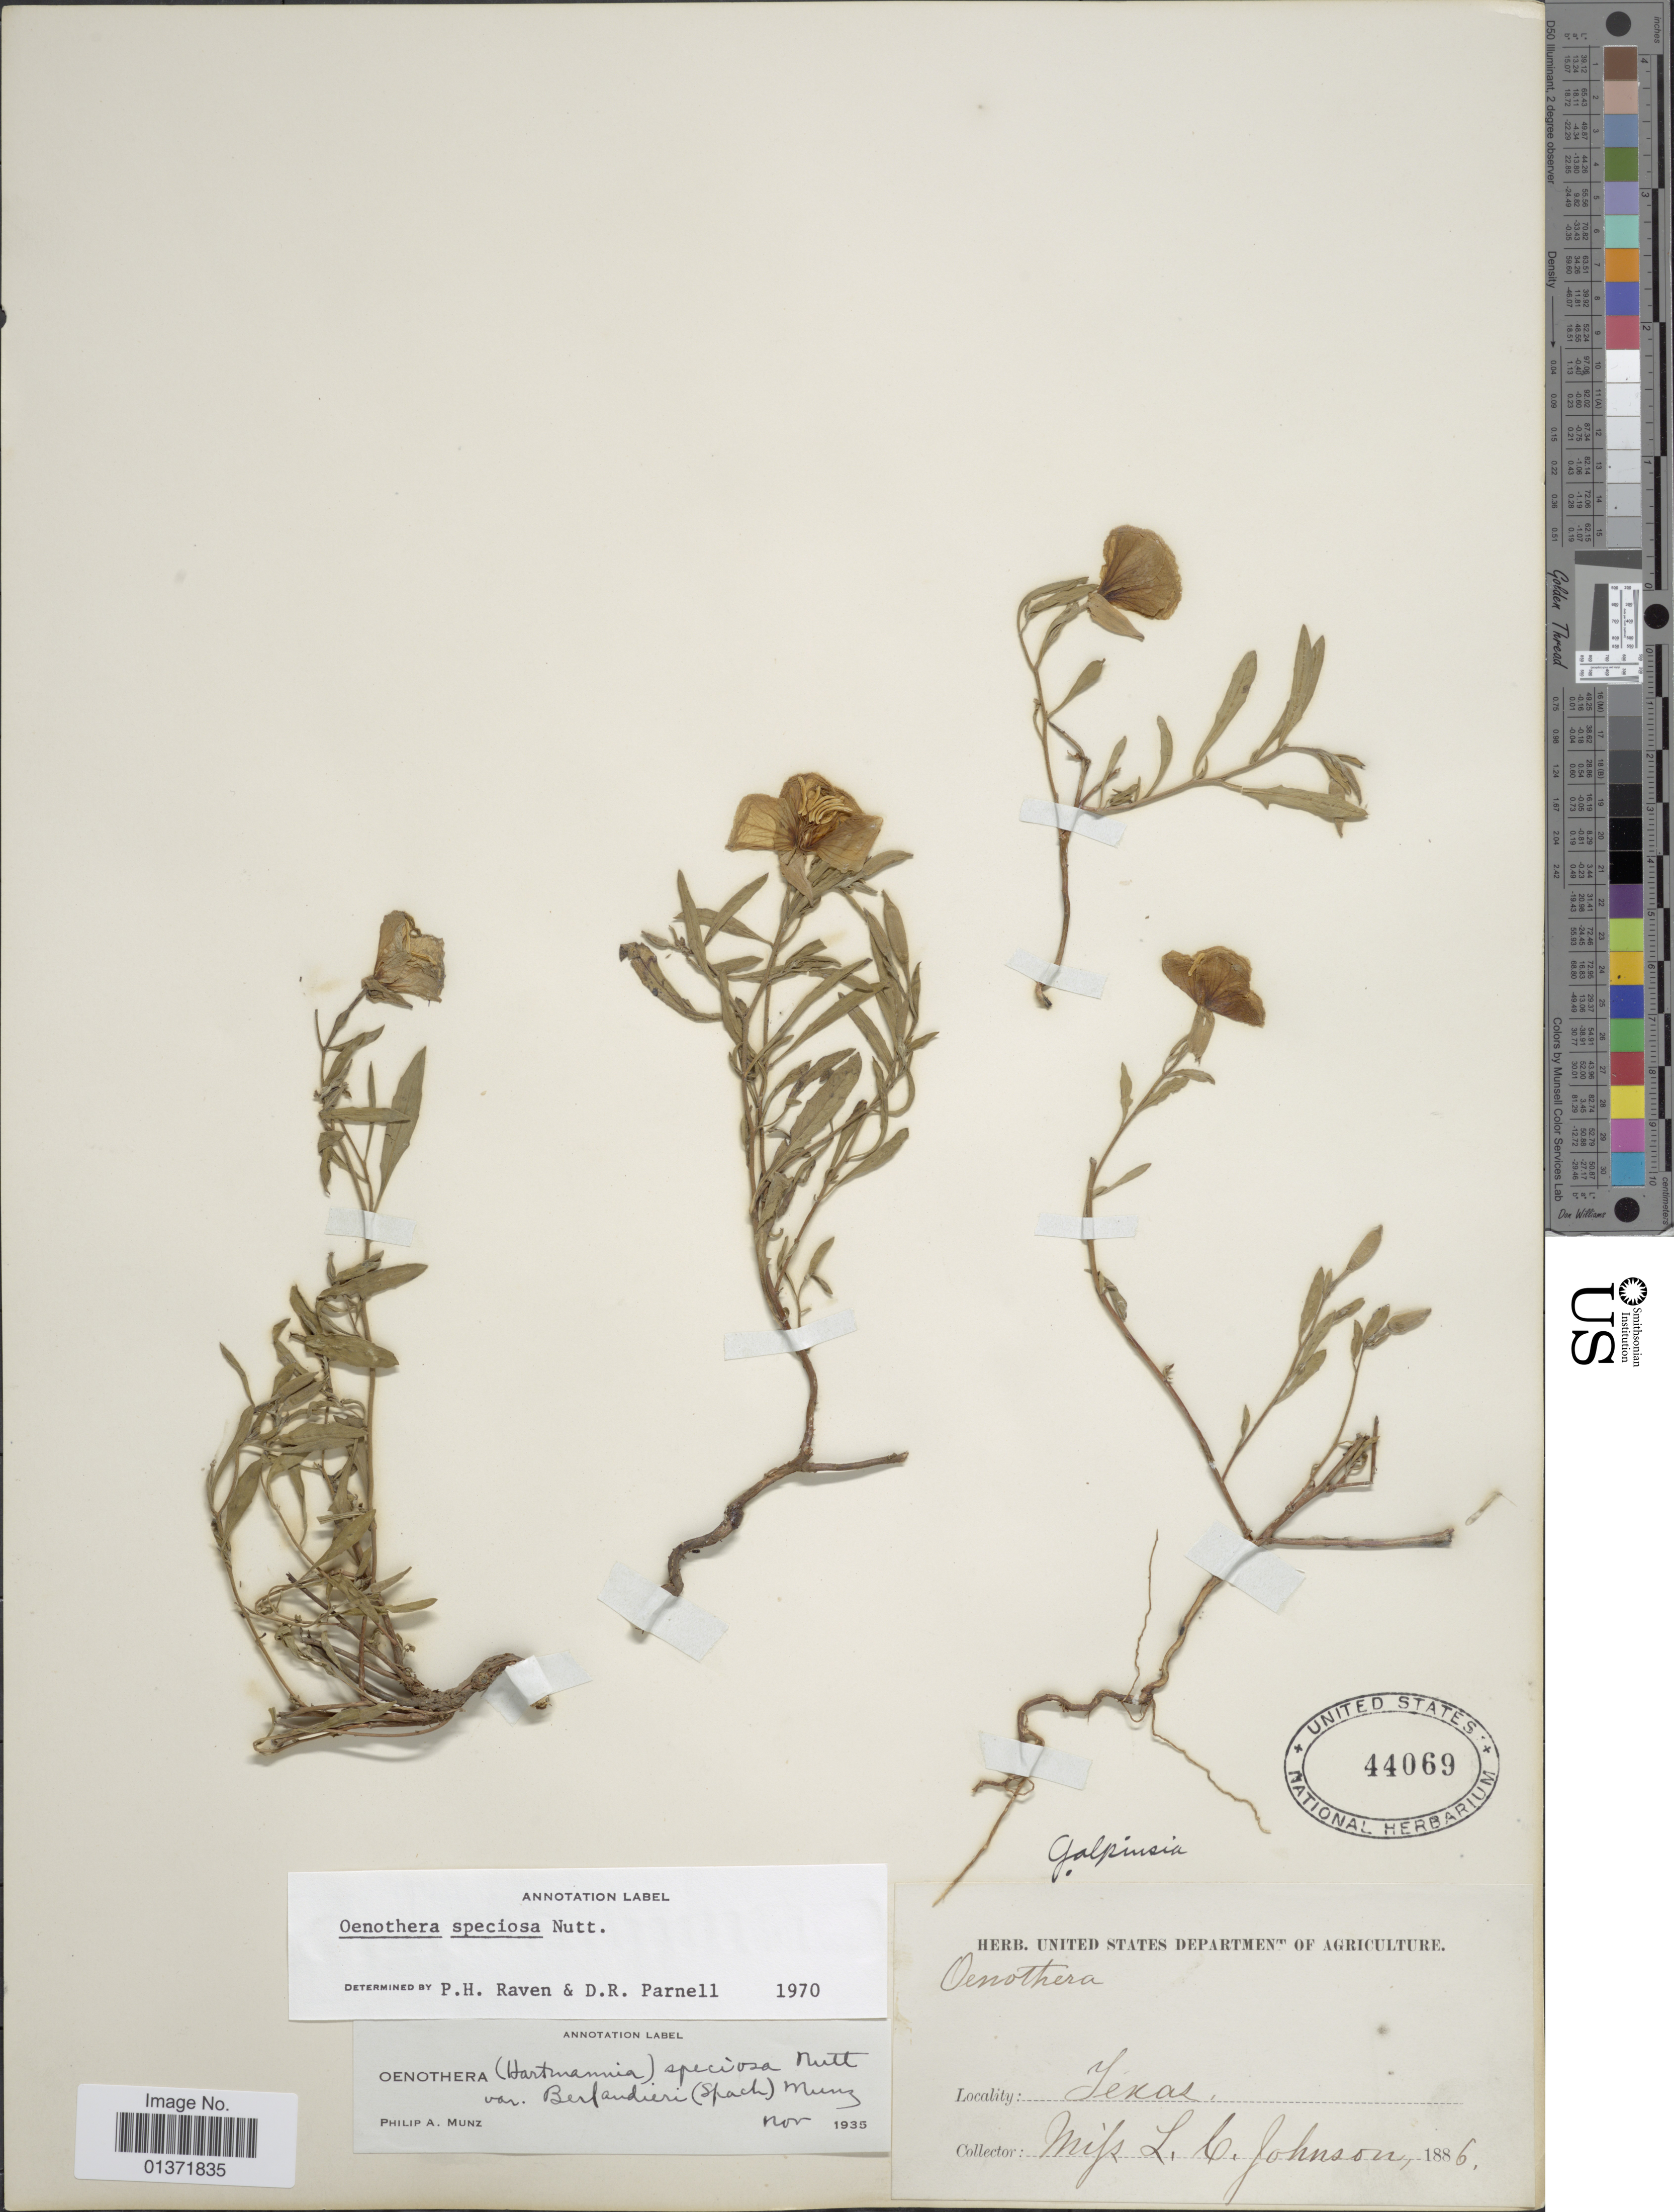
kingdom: Plantae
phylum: Tracheophyta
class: Magnoliopsida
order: Myrtales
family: Onagraceae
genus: Oenothera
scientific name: Oenothera speciosa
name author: Nutt.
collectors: L. Johnson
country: United States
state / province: Texas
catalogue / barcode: US 44069